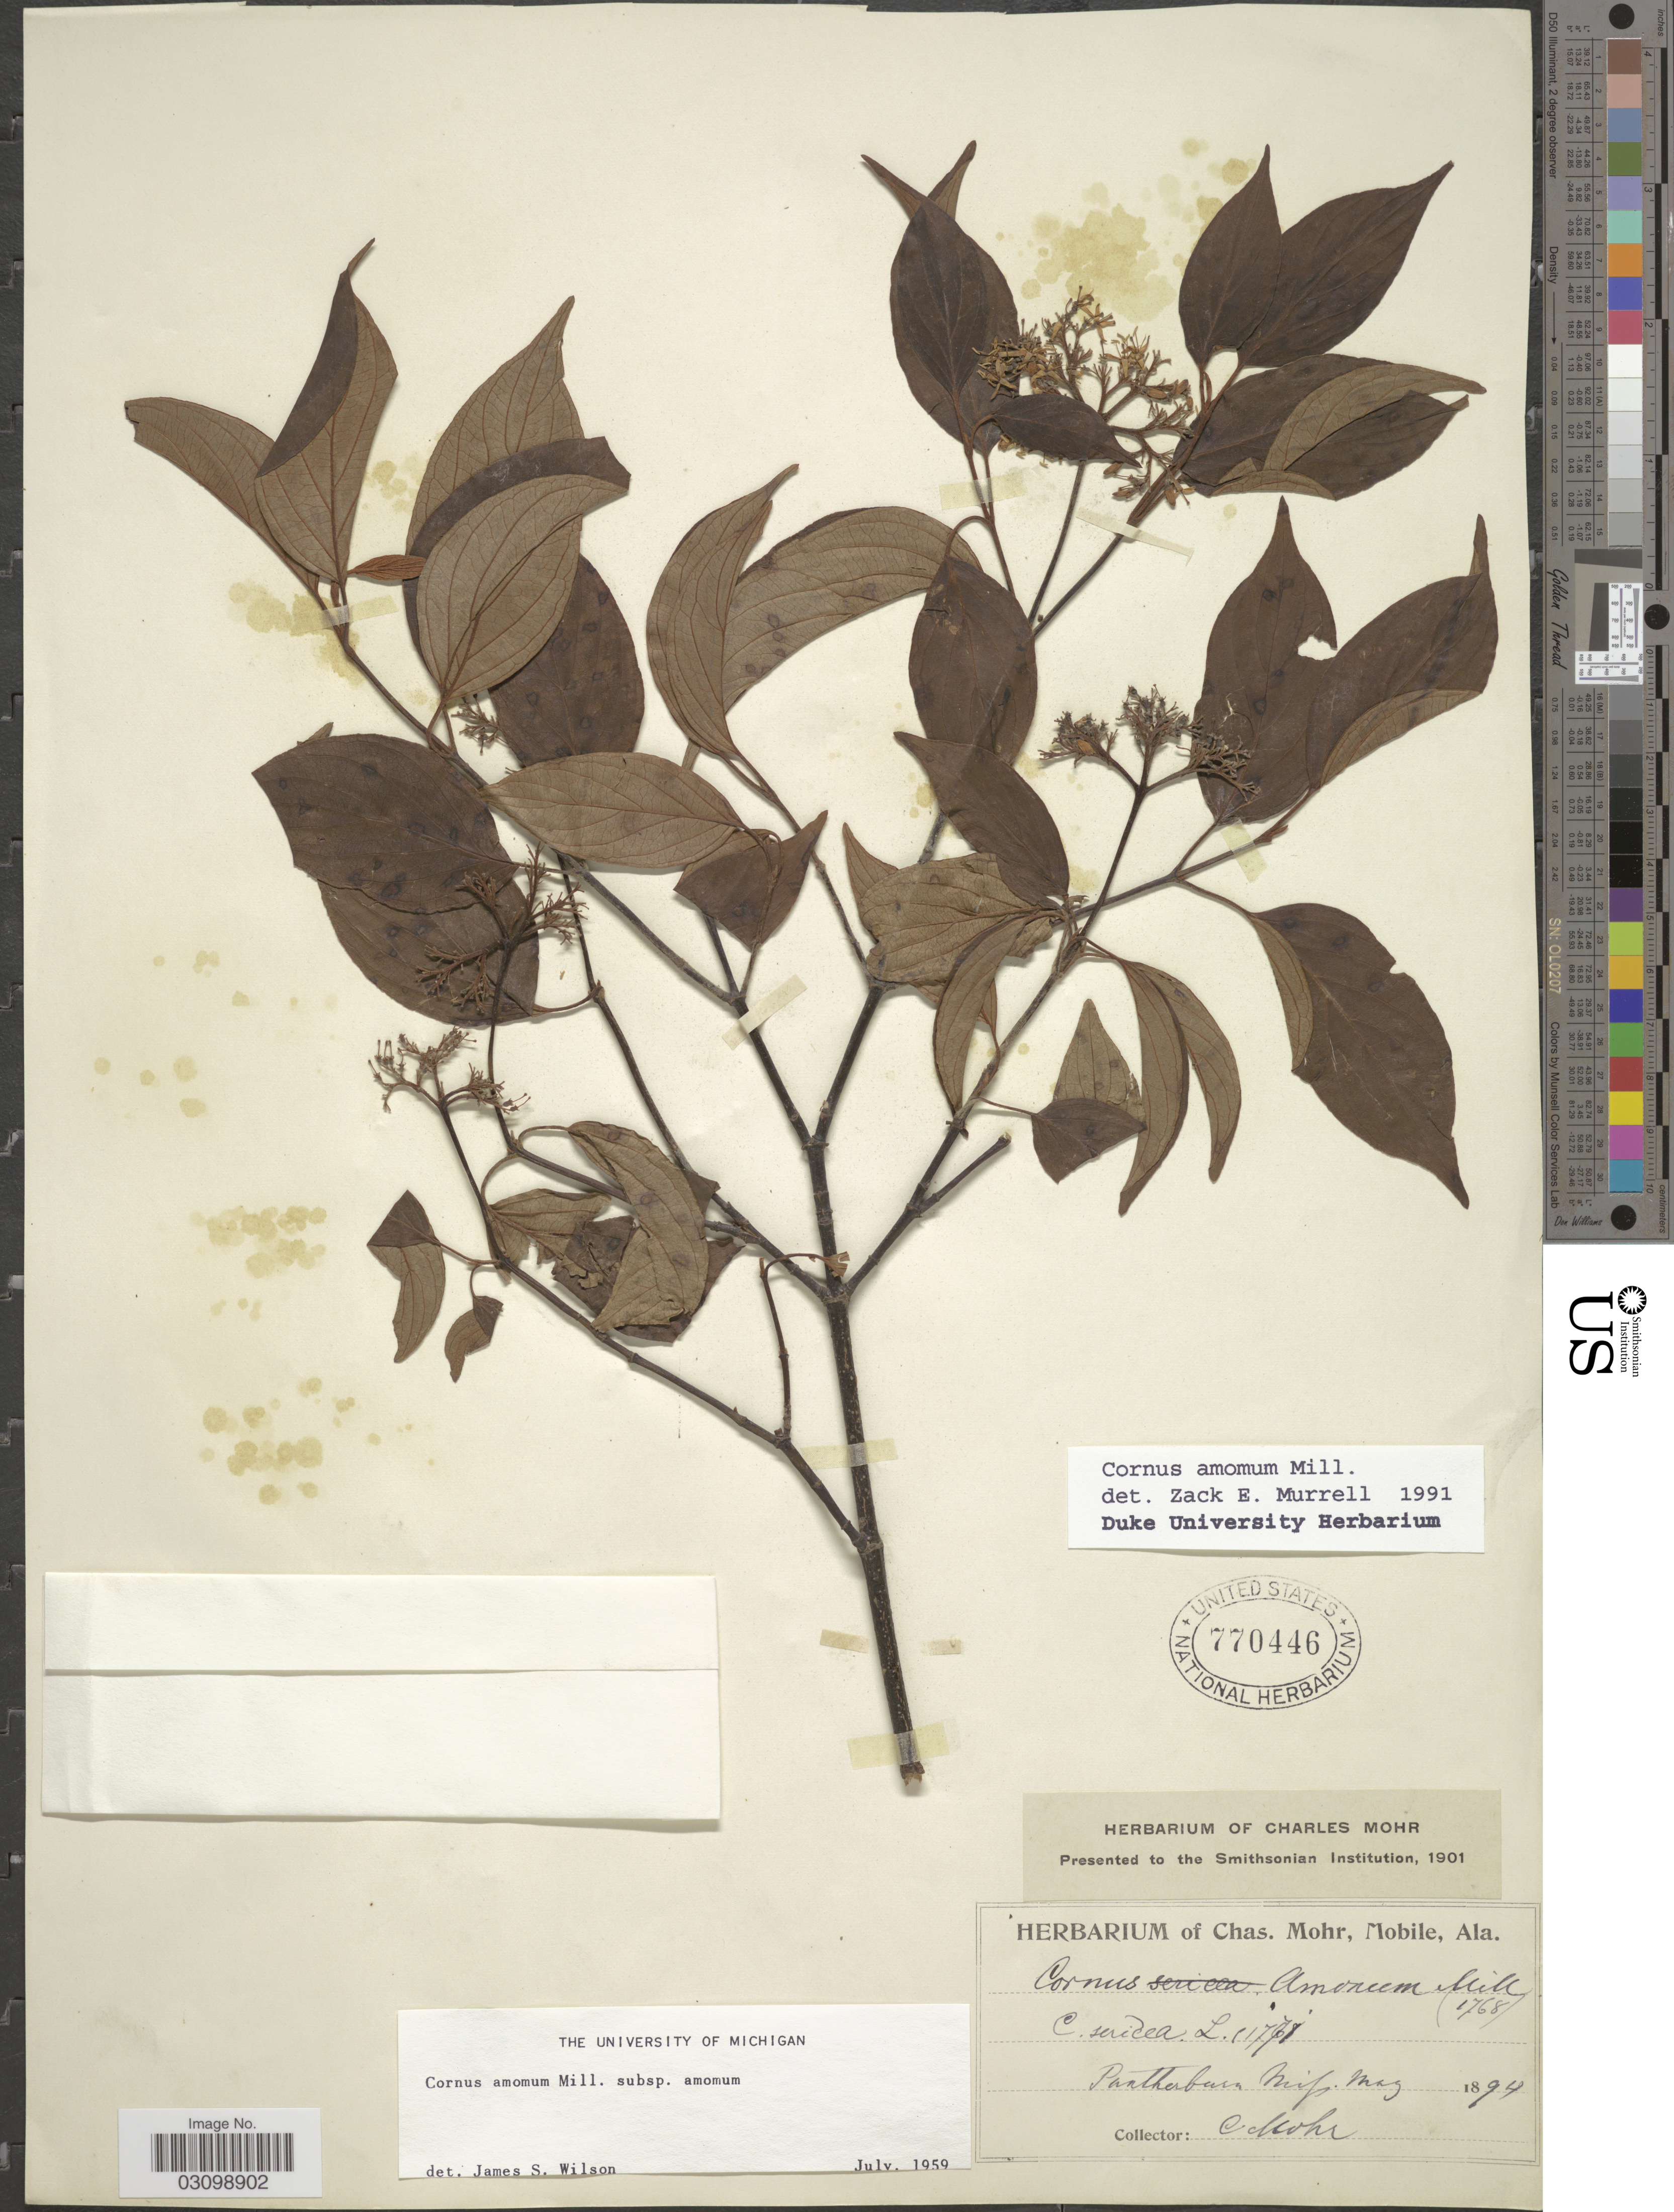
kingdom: Plantae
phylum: Tracheophyta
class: Magnoliopsida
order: Cornales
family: Cornaceae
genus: Cornus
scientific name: Cornus amomum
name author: Mill.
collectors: C. T. Mohr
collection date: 1894-05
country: United States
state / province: Mississippi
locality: Pantherburn.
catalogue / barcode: US 770446